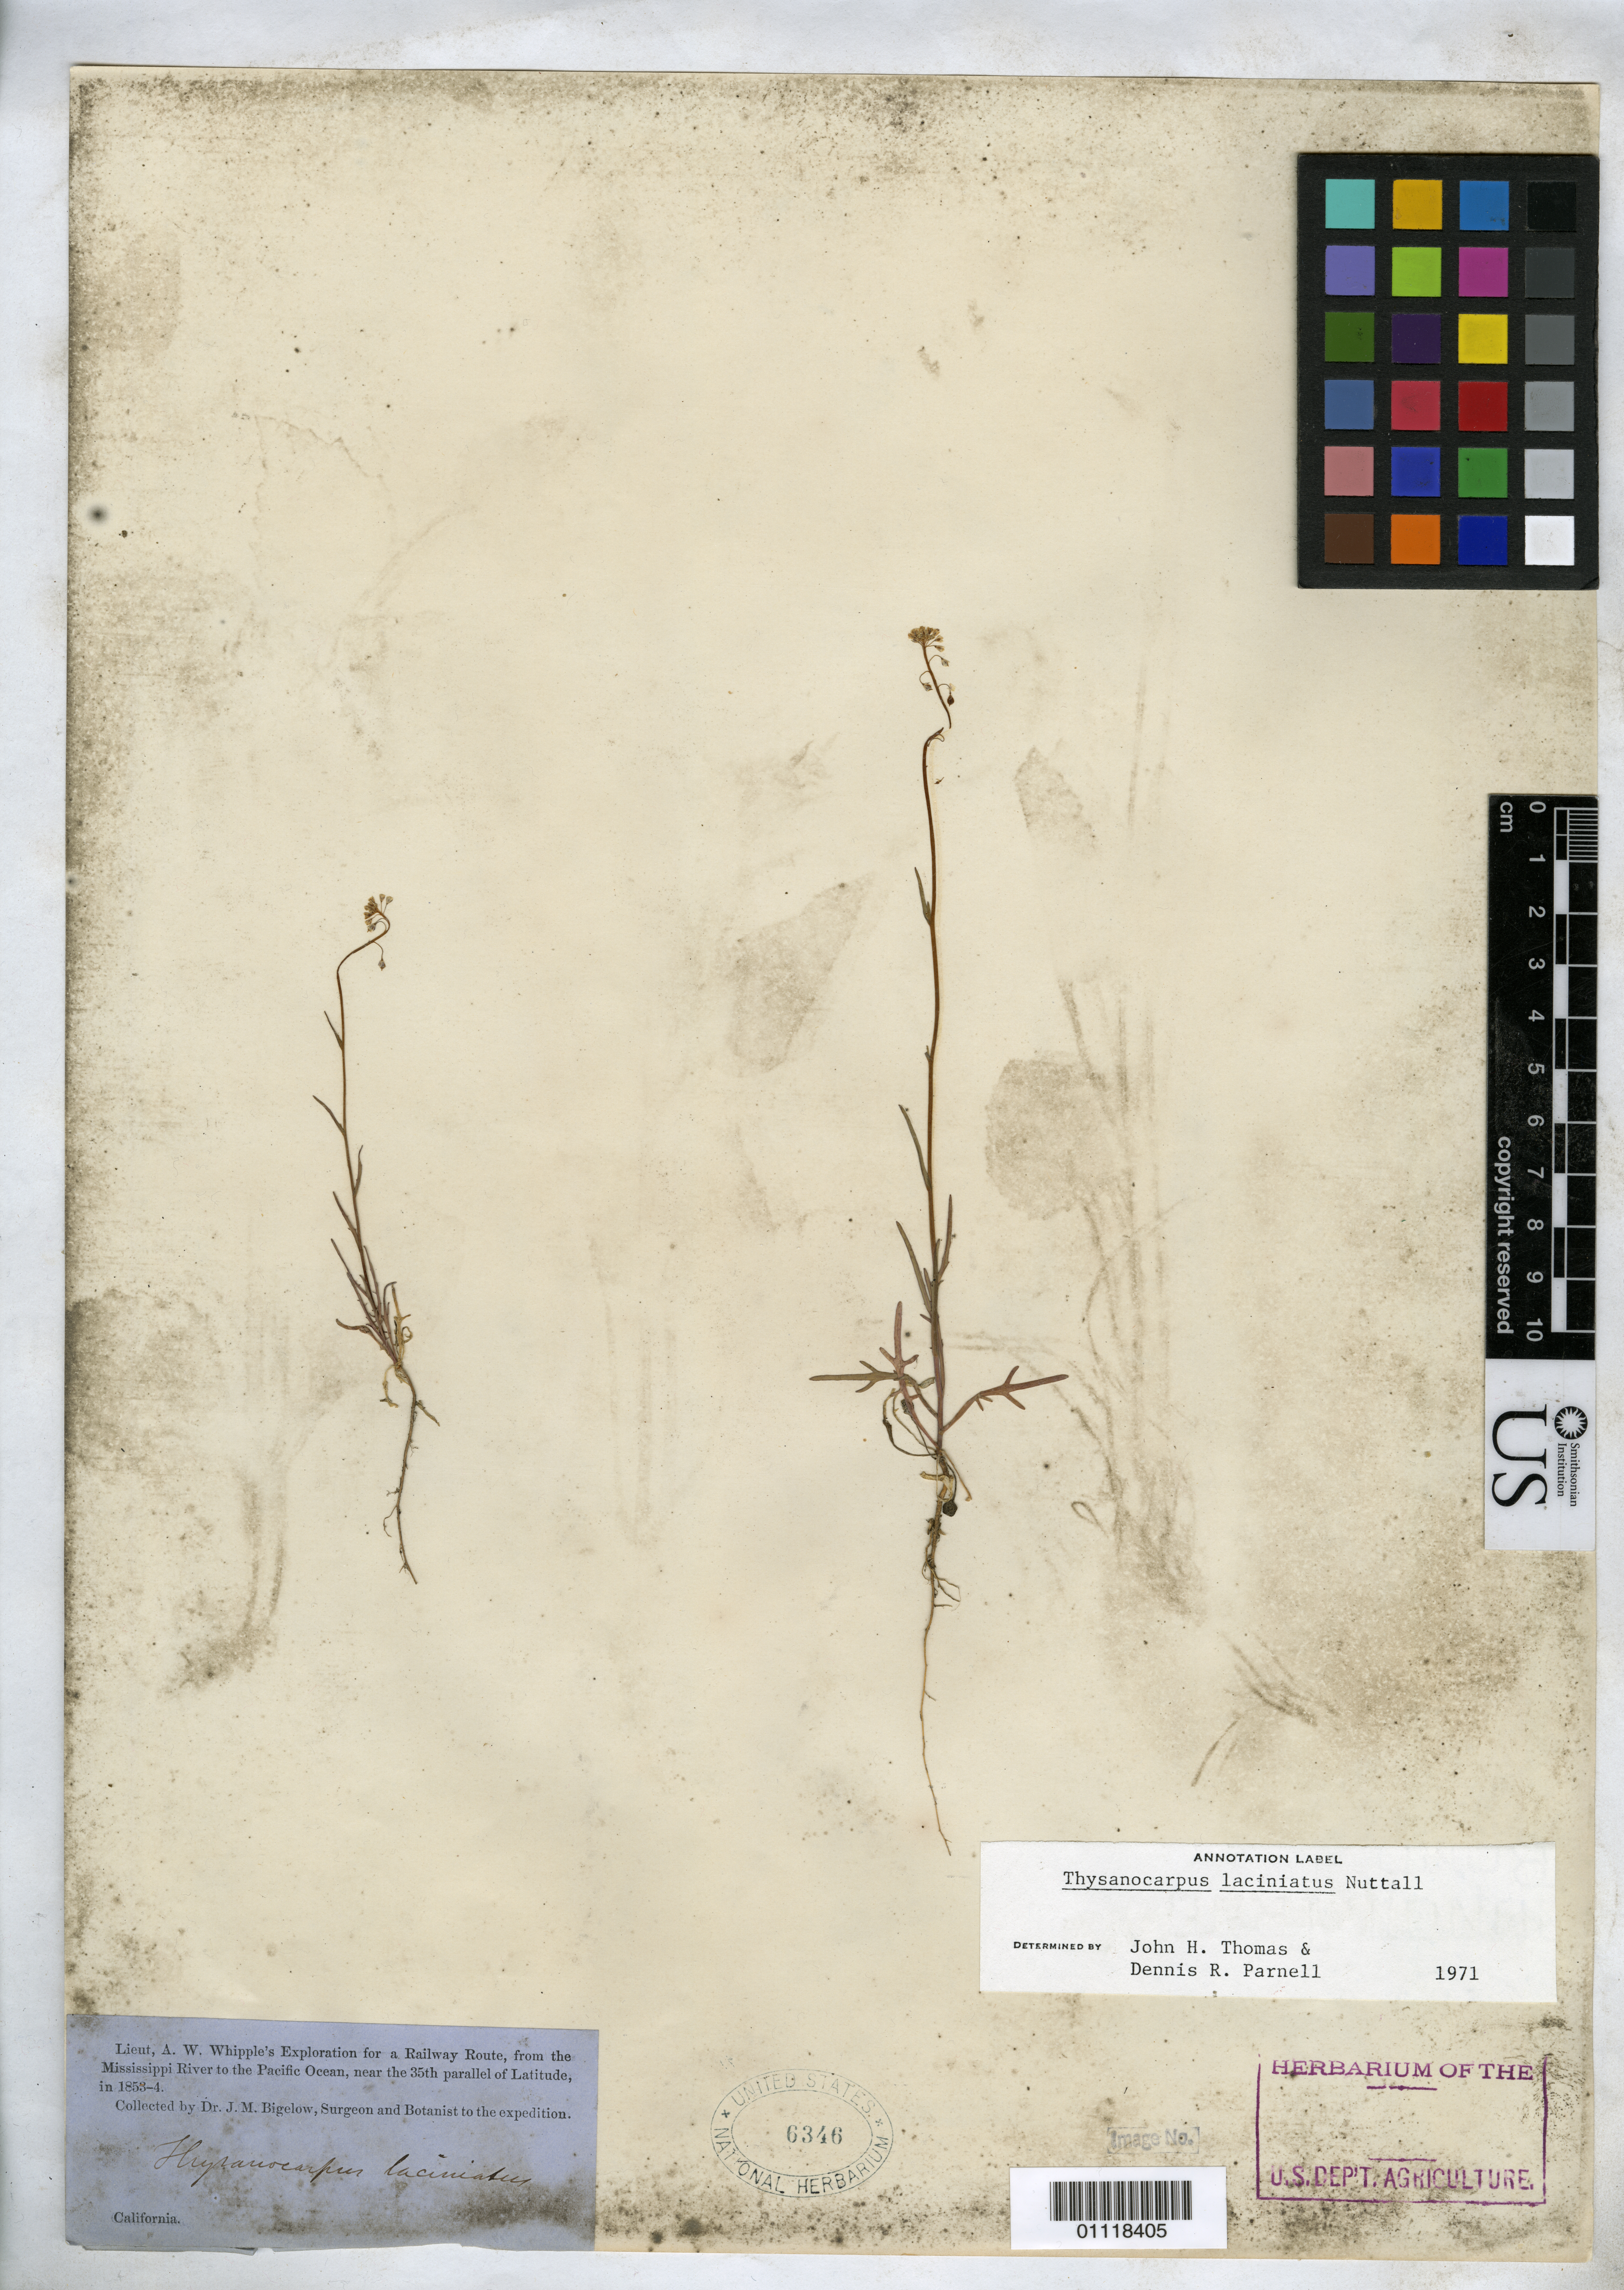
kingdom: Plantae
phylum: Tracheophyta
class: Magnoliopsida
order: Brassicales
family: Brassicaceae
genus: Thysanocarpus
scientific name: Thysanocarpus laciniatus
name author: Nutt. in Torr. & A. Gray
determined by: Thomas, J. H.; Parnell, D. R.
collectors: J. M. Bigelow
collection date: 1853/1854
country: United States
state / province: California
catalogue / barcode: US 6346